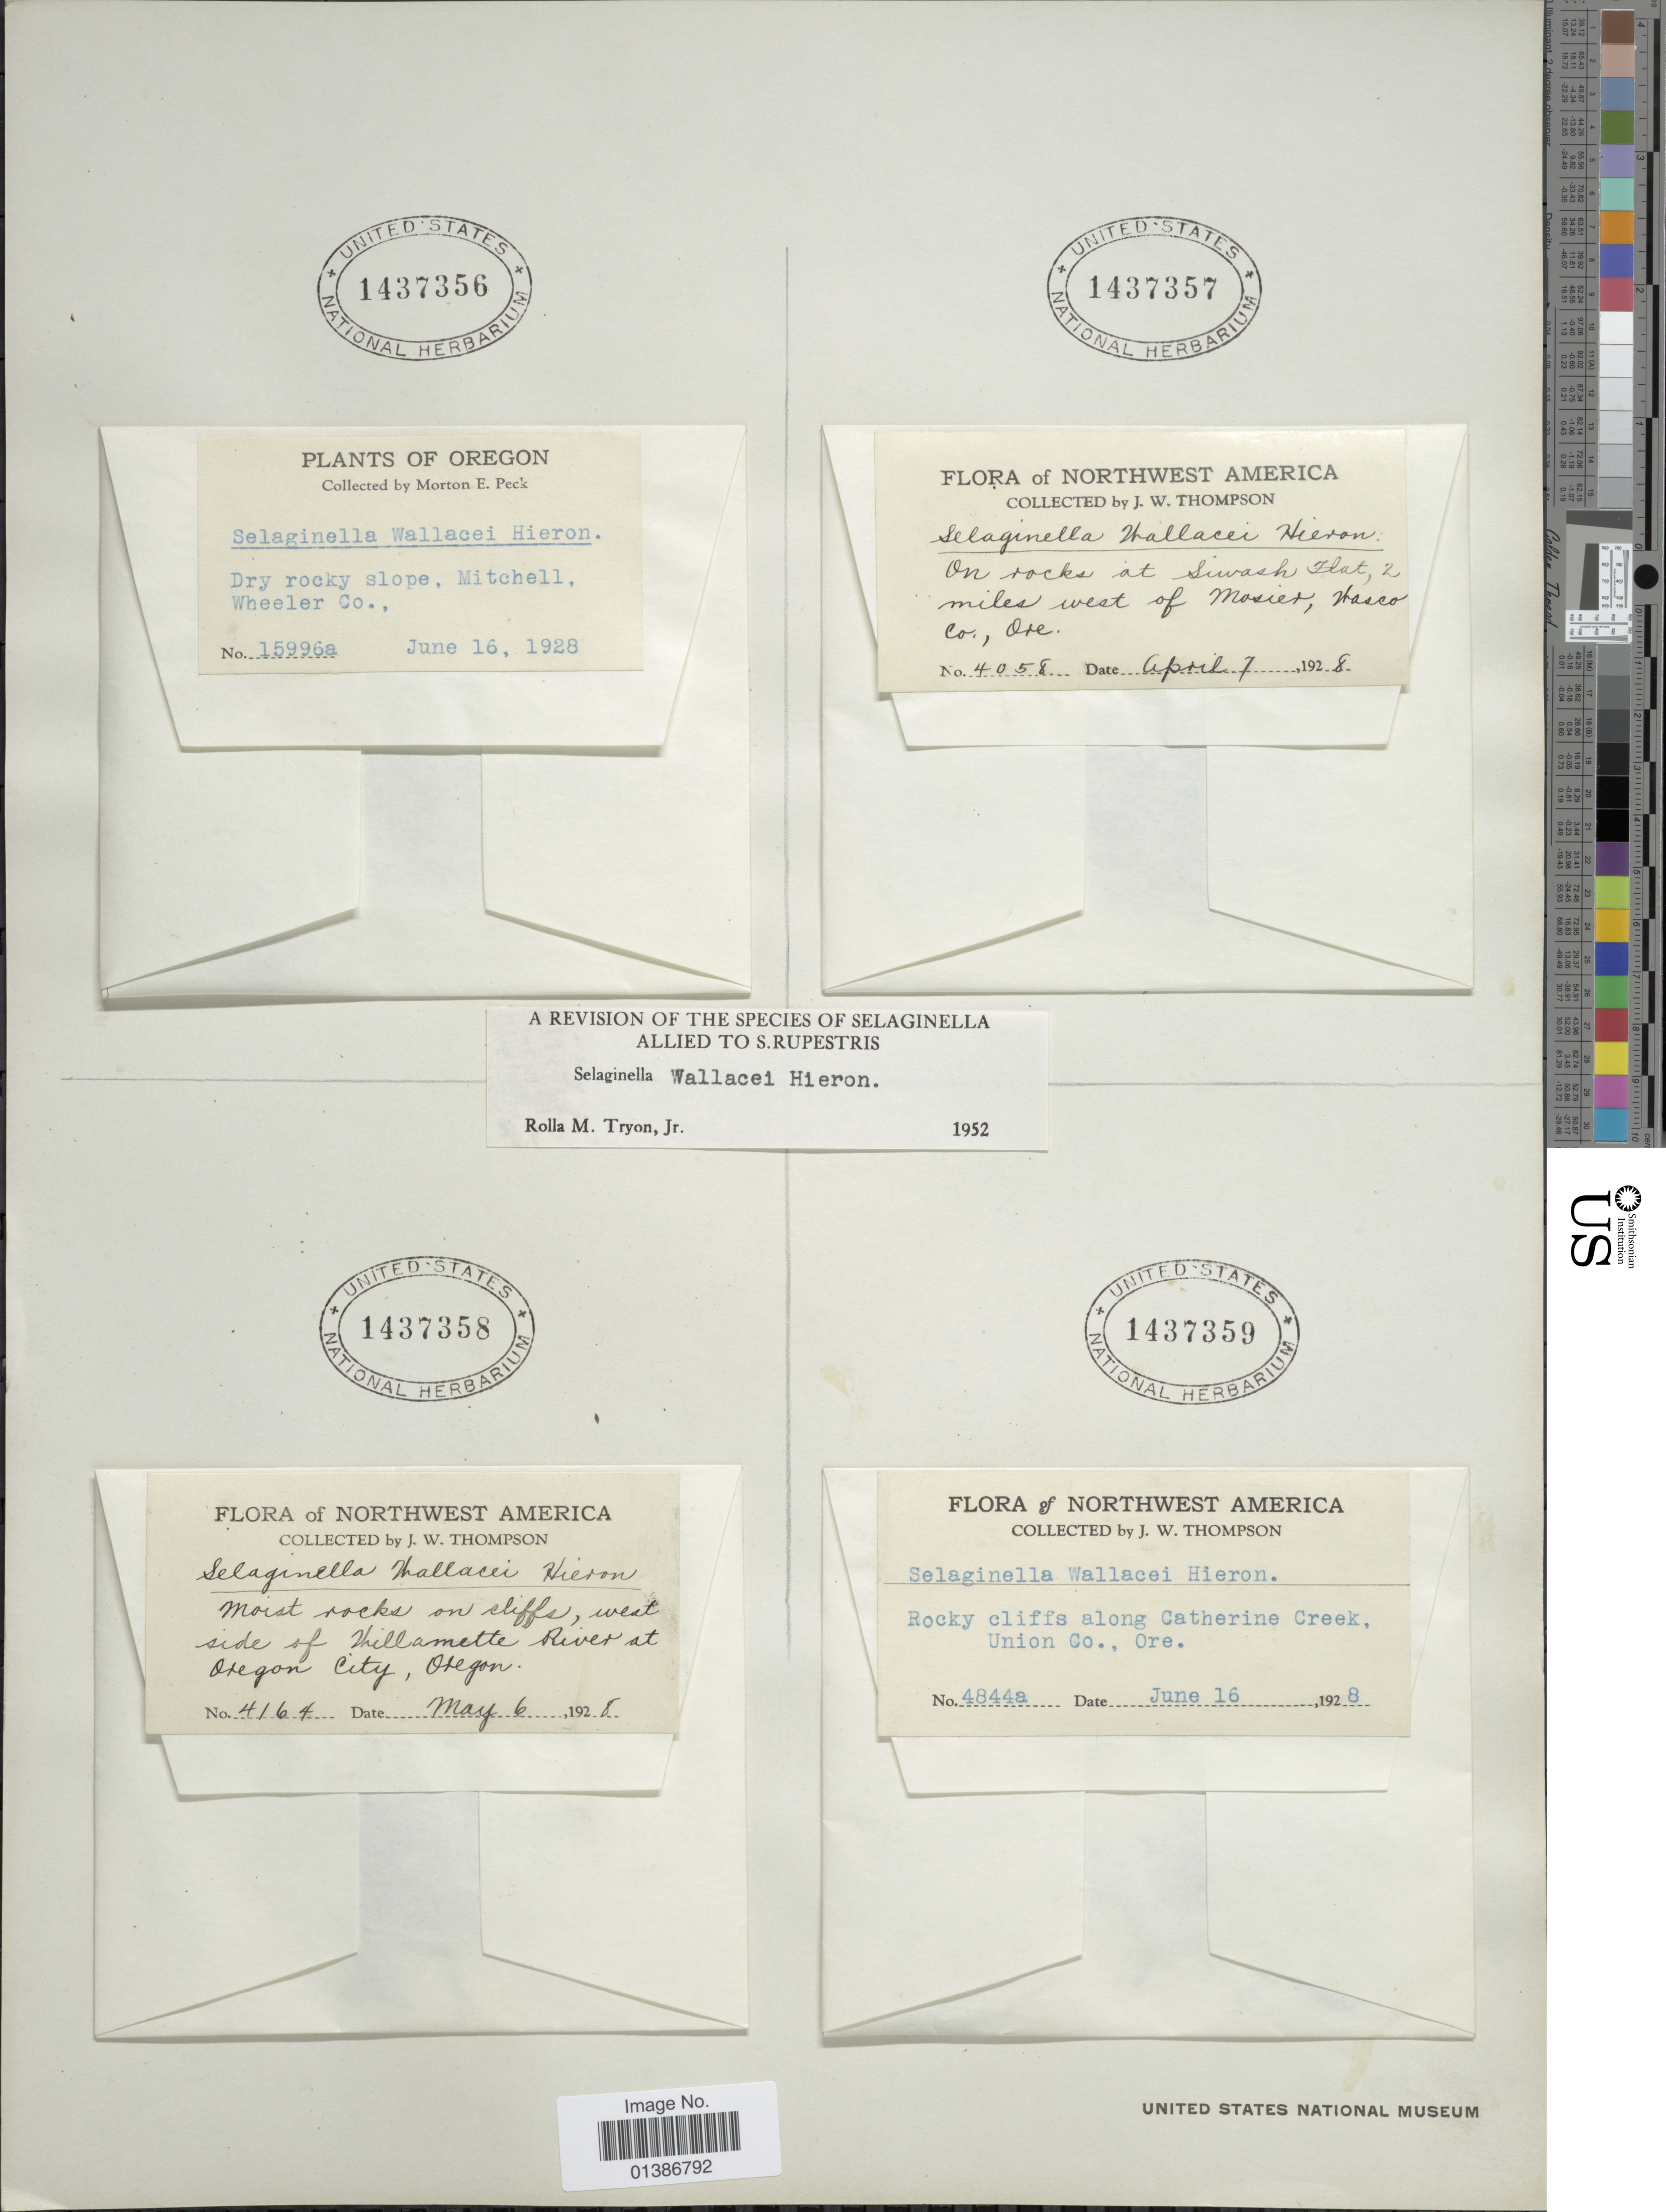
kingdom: Plantae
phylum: Tracheophyta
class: Lycopodiopsida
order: Selaginellales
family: Selaginellaceae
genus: Selaginella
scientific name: Selaginella wallacei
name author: Hieron.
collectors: J. W. Thompson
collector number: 4164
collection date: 1928-05-06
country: United States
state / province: Oregon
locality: Moist rocks on cliffs, west side of Willamette River at Oregon City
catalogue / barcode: US 1437358-3